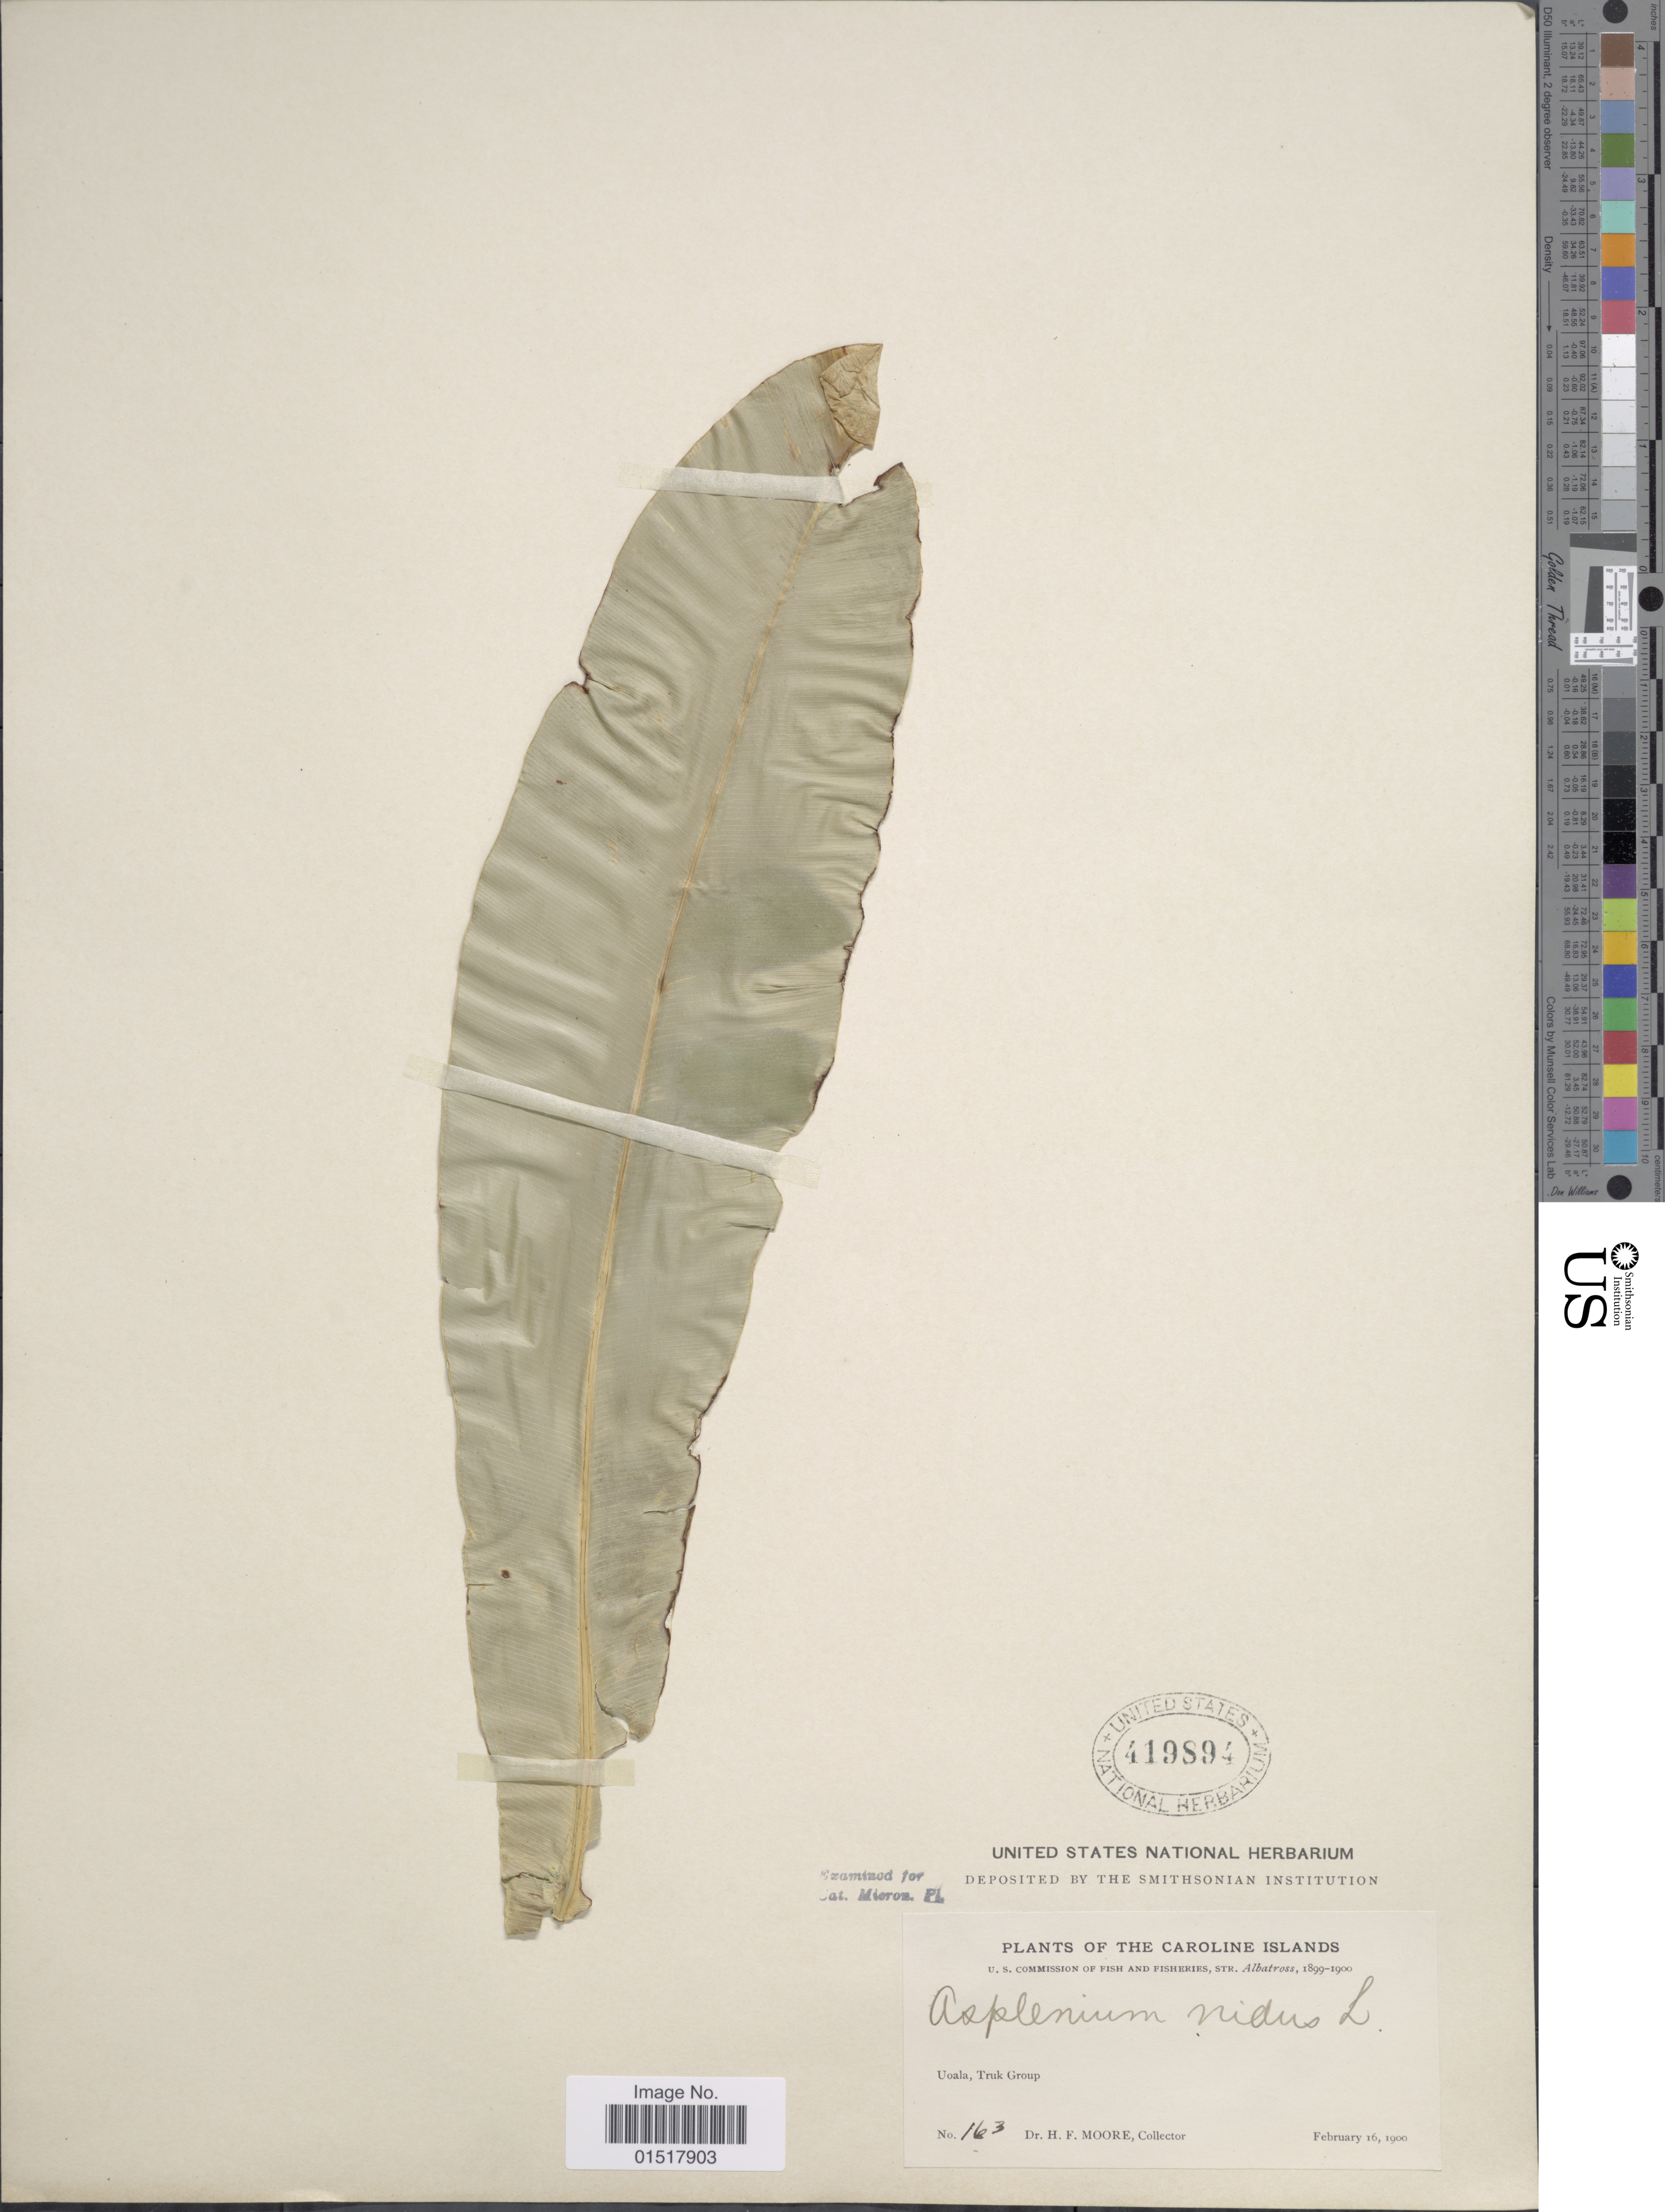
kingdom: Plantae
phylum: Tracheophyta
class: Polypodiopsida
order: Polypodiales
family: Aspleniaceae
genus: Asplenium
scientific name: Asplenium nidus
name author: L.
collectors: H. F. Moore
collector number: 163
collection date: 1900-02-16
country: Micronesia, Federated States of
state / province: Truk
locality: Caroline Islands. Uoala, Truk Group.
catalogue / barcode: US 419894